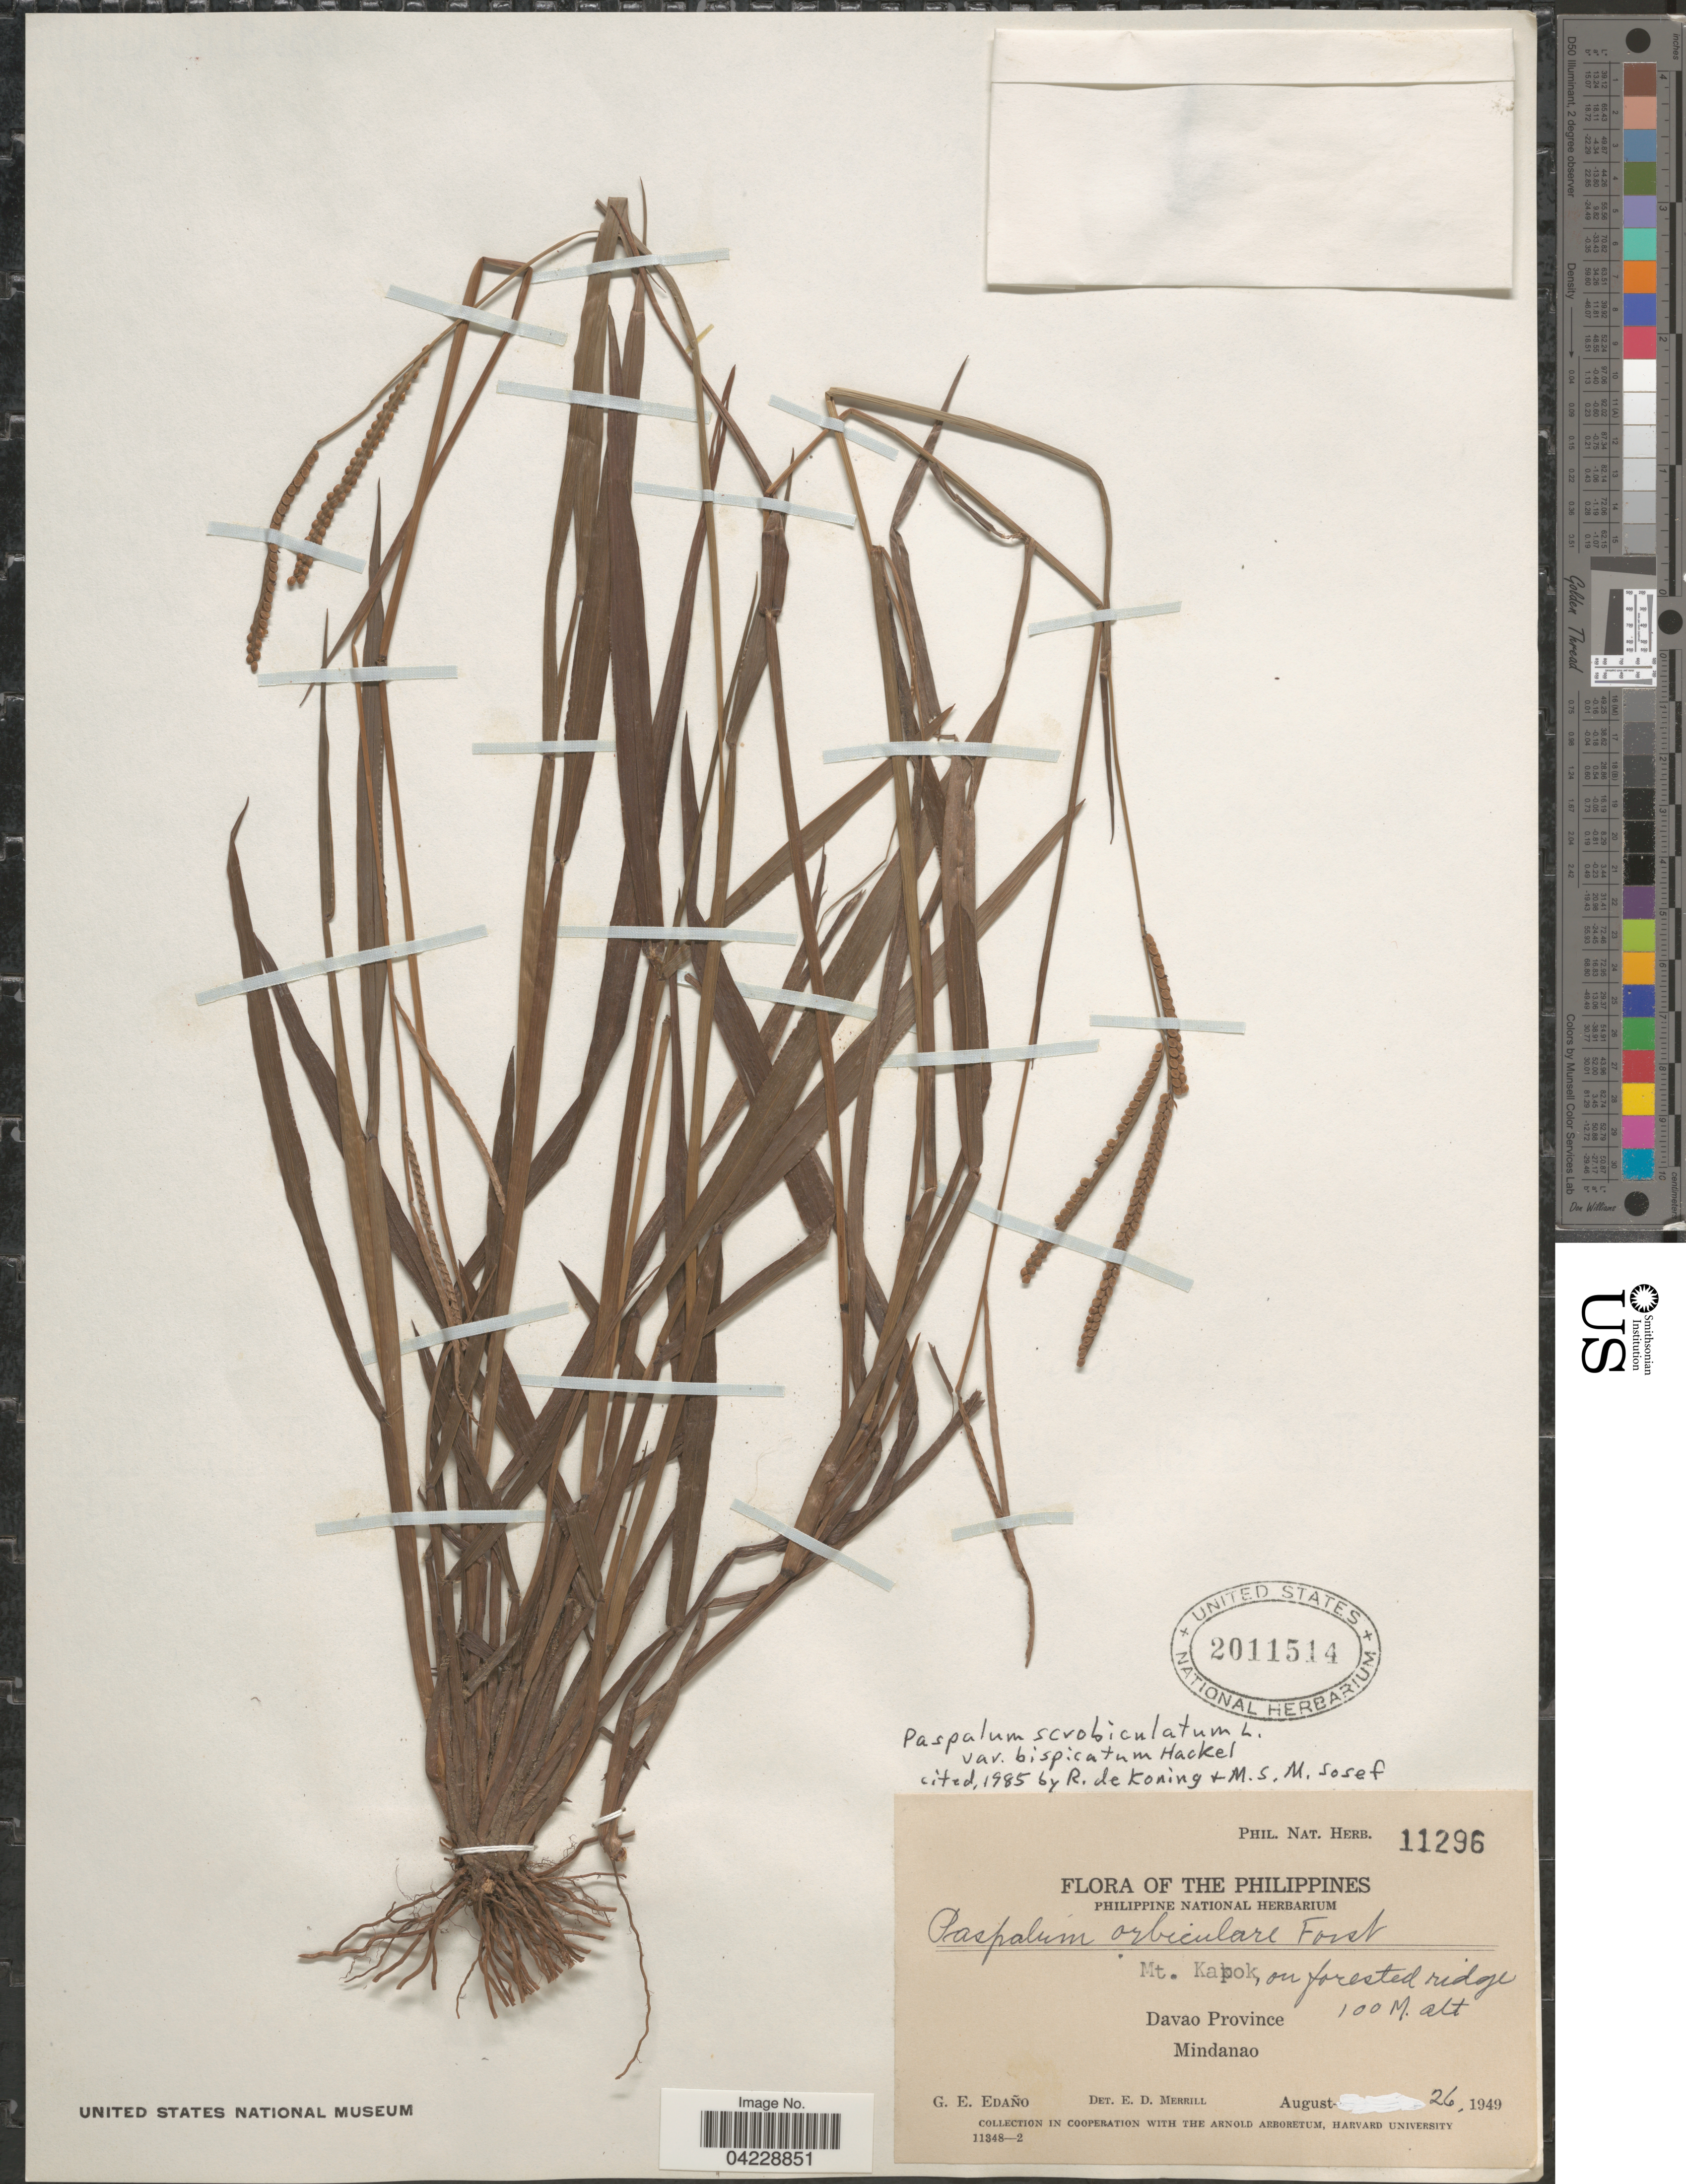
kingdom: Plantae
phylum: Tracheophyta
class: Liliopsida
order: Poales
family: Poaceae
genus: Paspalum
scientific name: Paspalum scrobiculatum var. bispicatum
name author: Hack. ex Merr.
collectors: G. E. Edaño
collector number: Phil. Nat. Herb. 11296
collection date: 1949-08-26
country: Philippines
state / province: Davao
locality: Mt. Kapok. Mindanao.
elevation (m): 100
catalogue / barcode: US 2011514